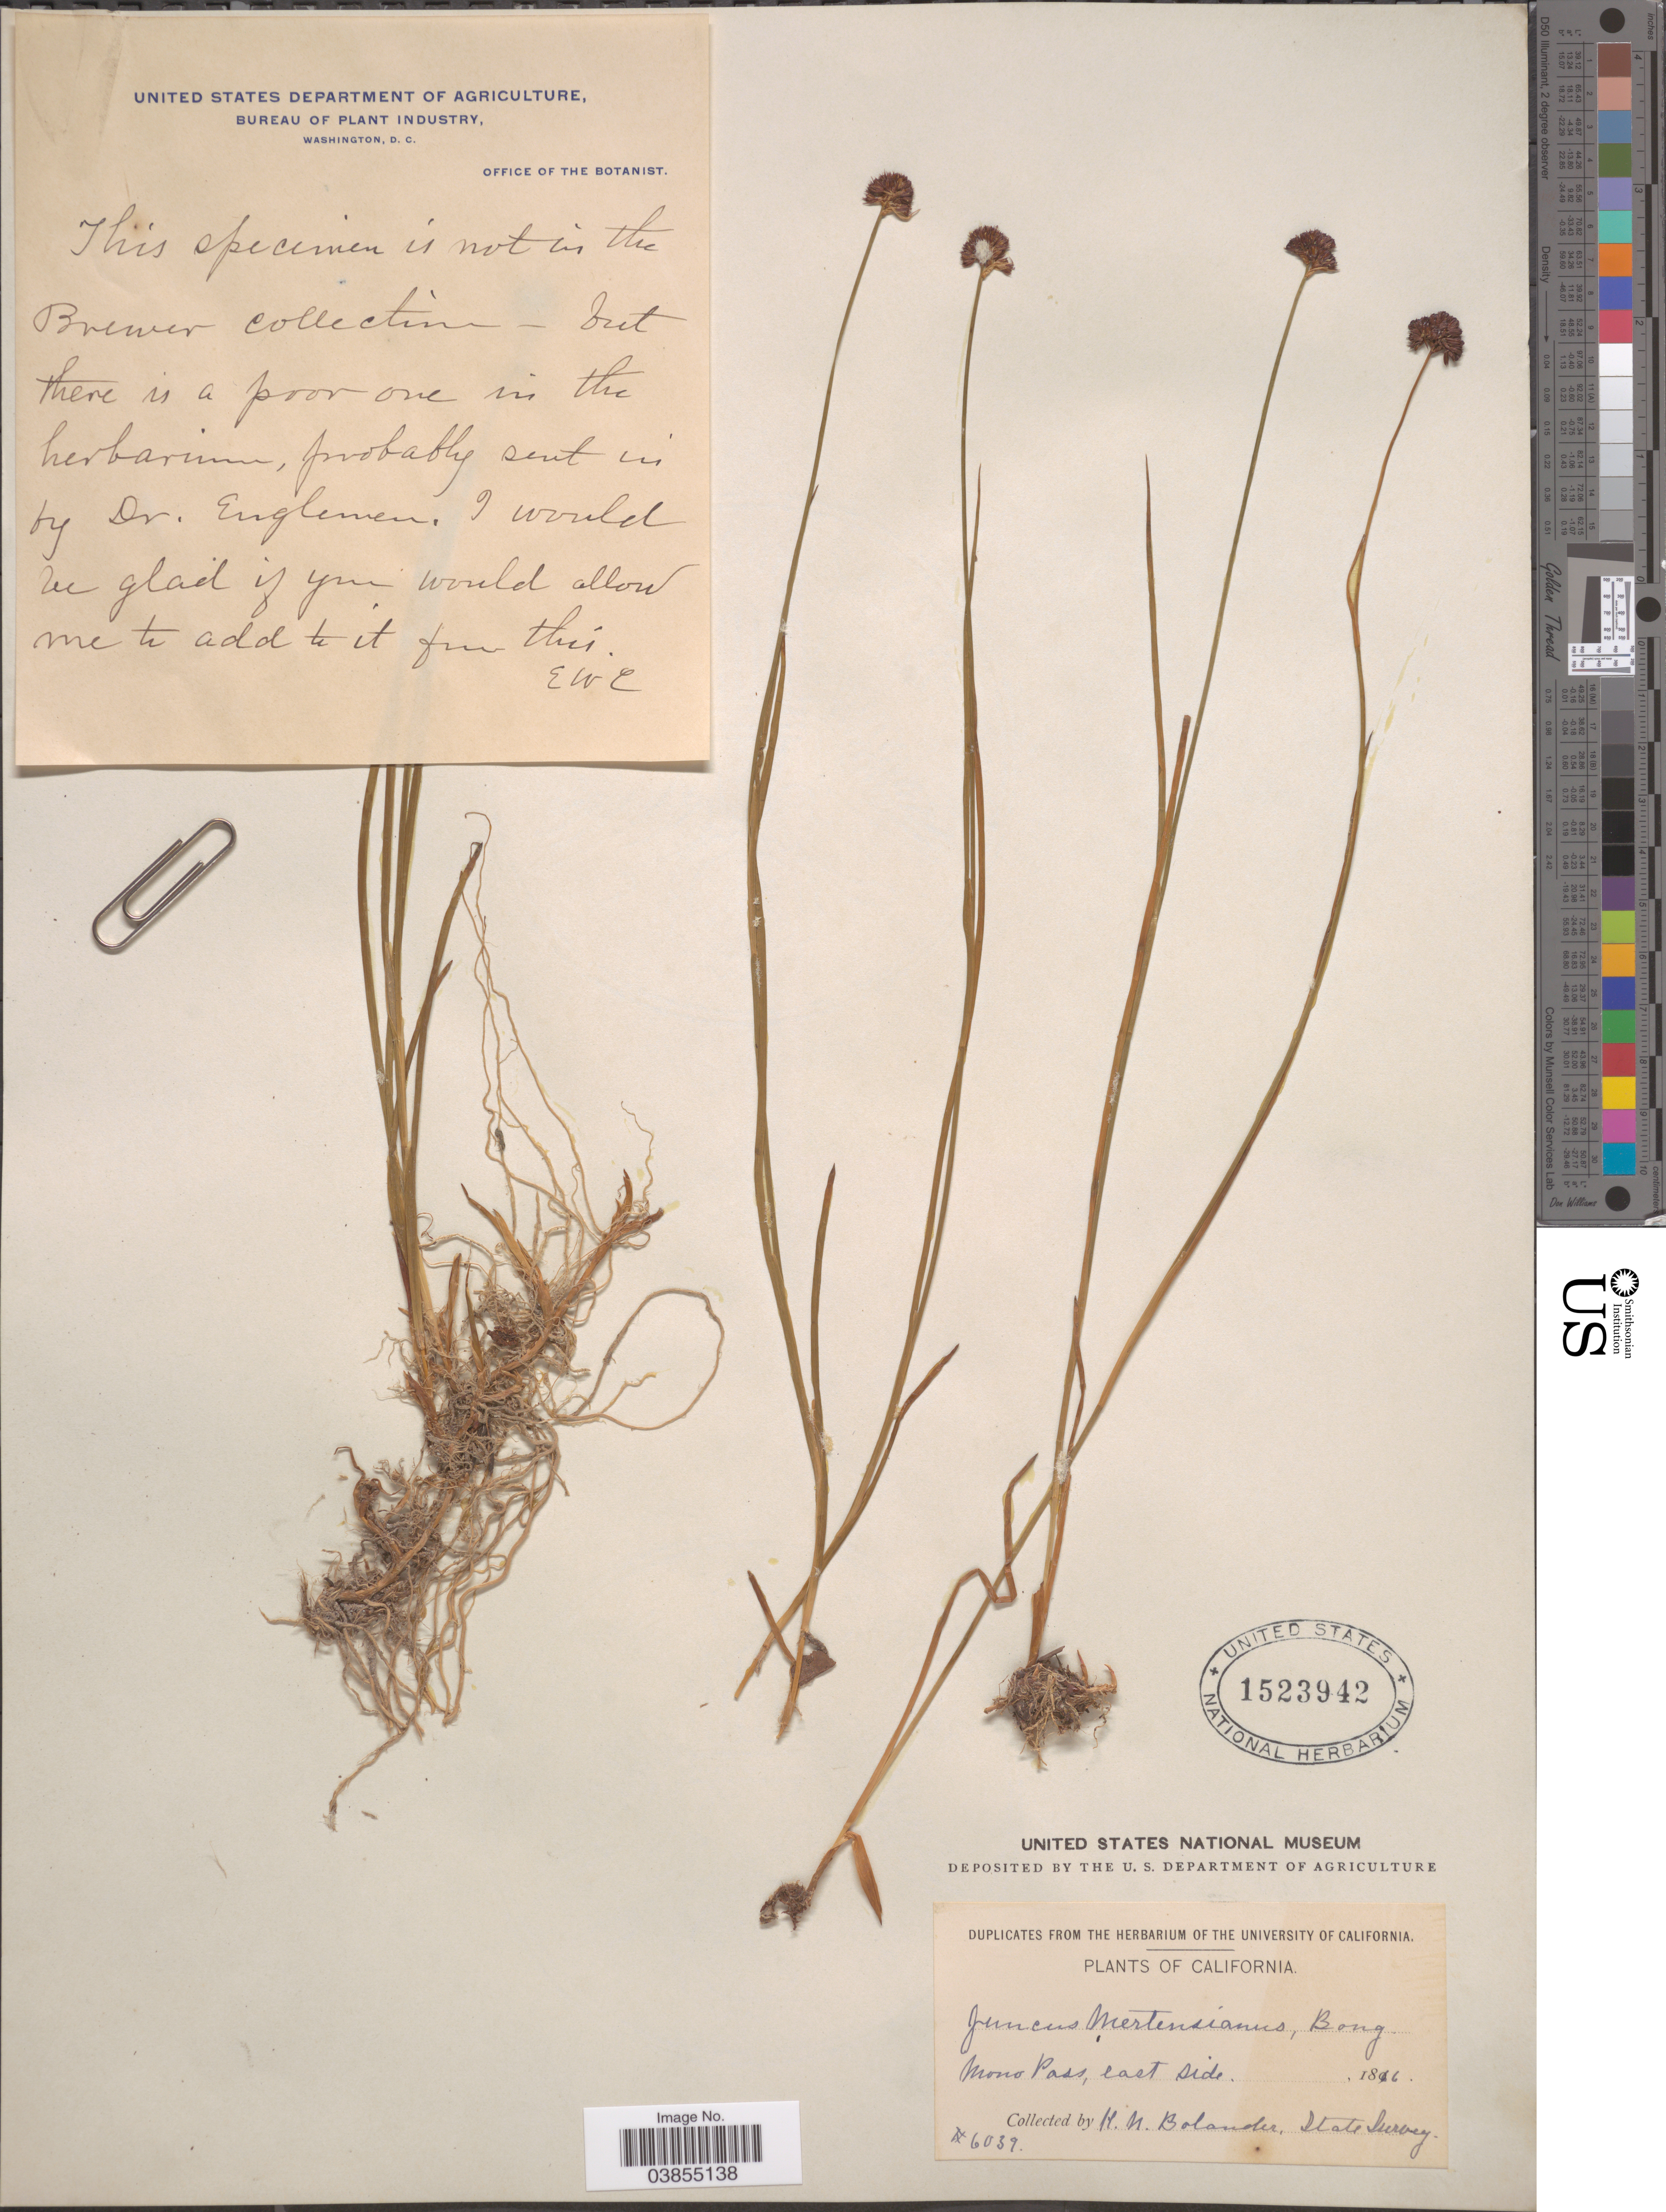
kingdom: Plantae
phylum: Tracheophyta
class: Liliopsida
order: Poales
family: Juncaceae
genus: Juncus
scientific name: Juncus mertensianus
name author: Bong.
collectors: H. Bolander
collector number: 6039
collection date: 1816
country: United States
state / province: California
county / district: Mono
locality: Mono Pass, east side. State Survey. [unsure placement]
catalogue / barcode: US 1523942